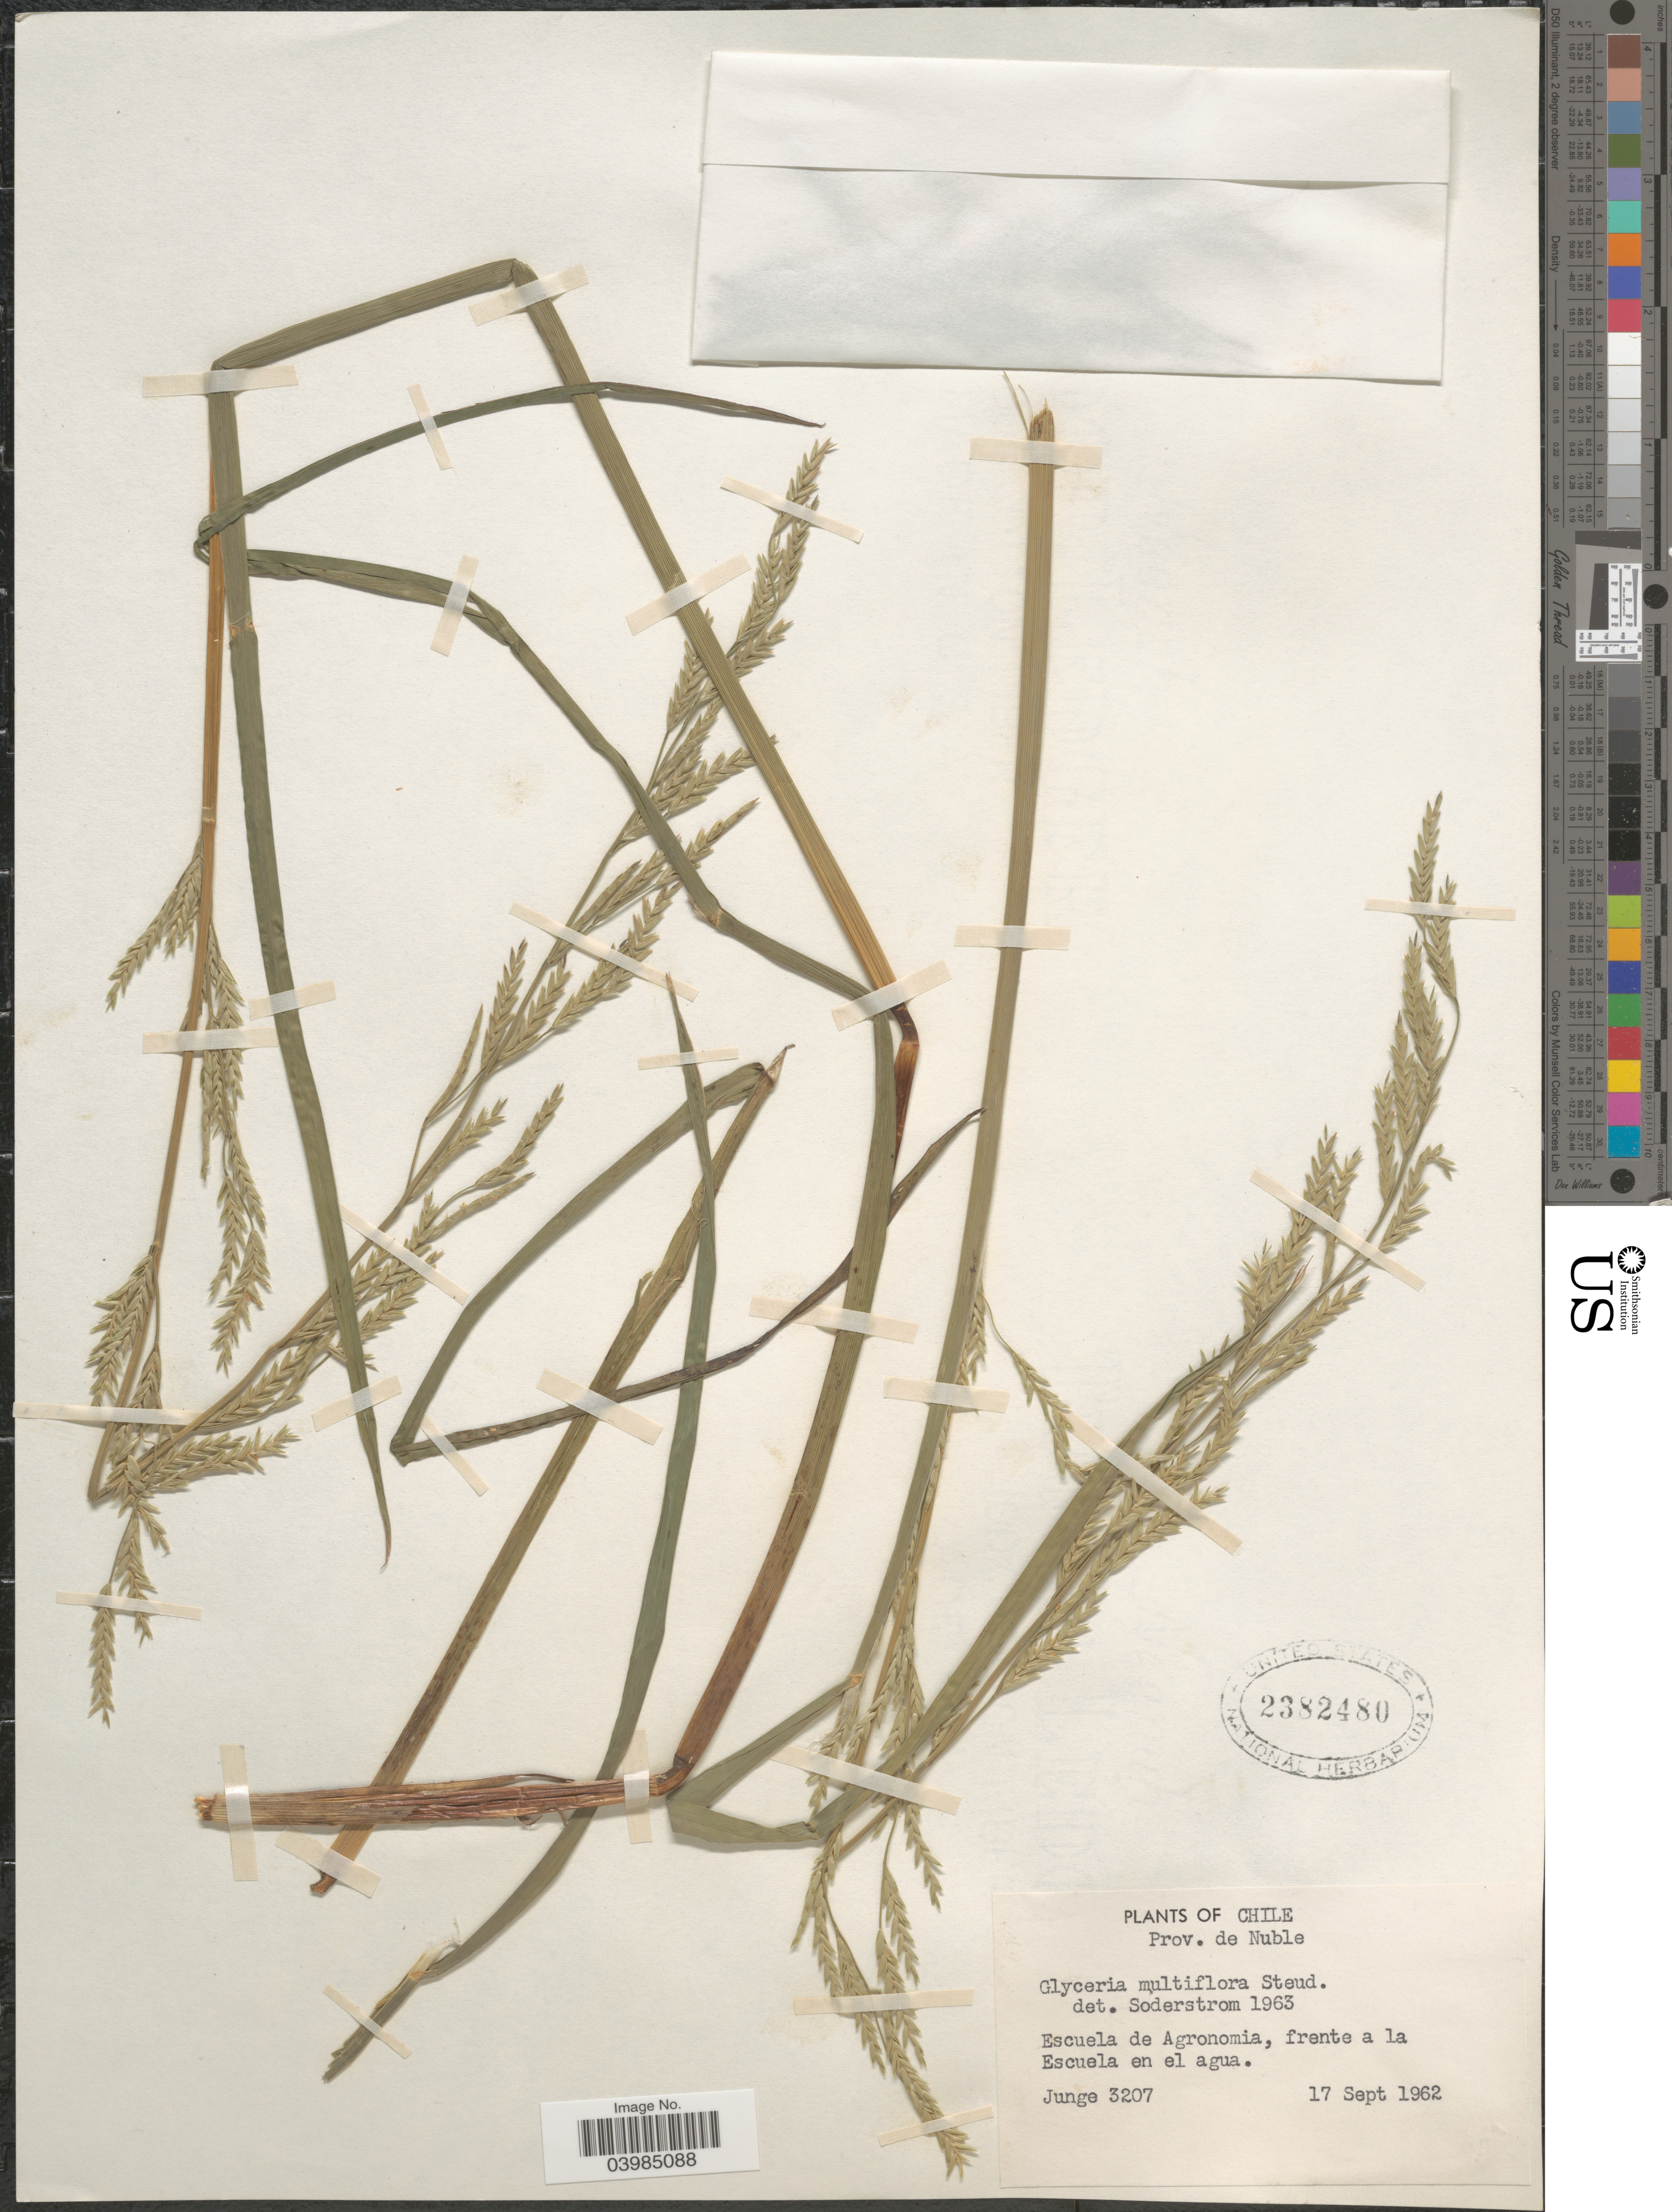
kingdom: Plantae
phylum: Tracheophyta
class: Liliopsida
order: Poales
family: Poaceae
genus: Glyceria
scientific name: Glyceria multiflora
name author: Steud.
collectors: -. Junge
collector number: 3207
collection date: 1962-09-17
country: Chile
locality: Prov. de Nuble. Escuela de Agronomia, frente a la Escuela en el agua.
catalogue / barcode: US 2382480